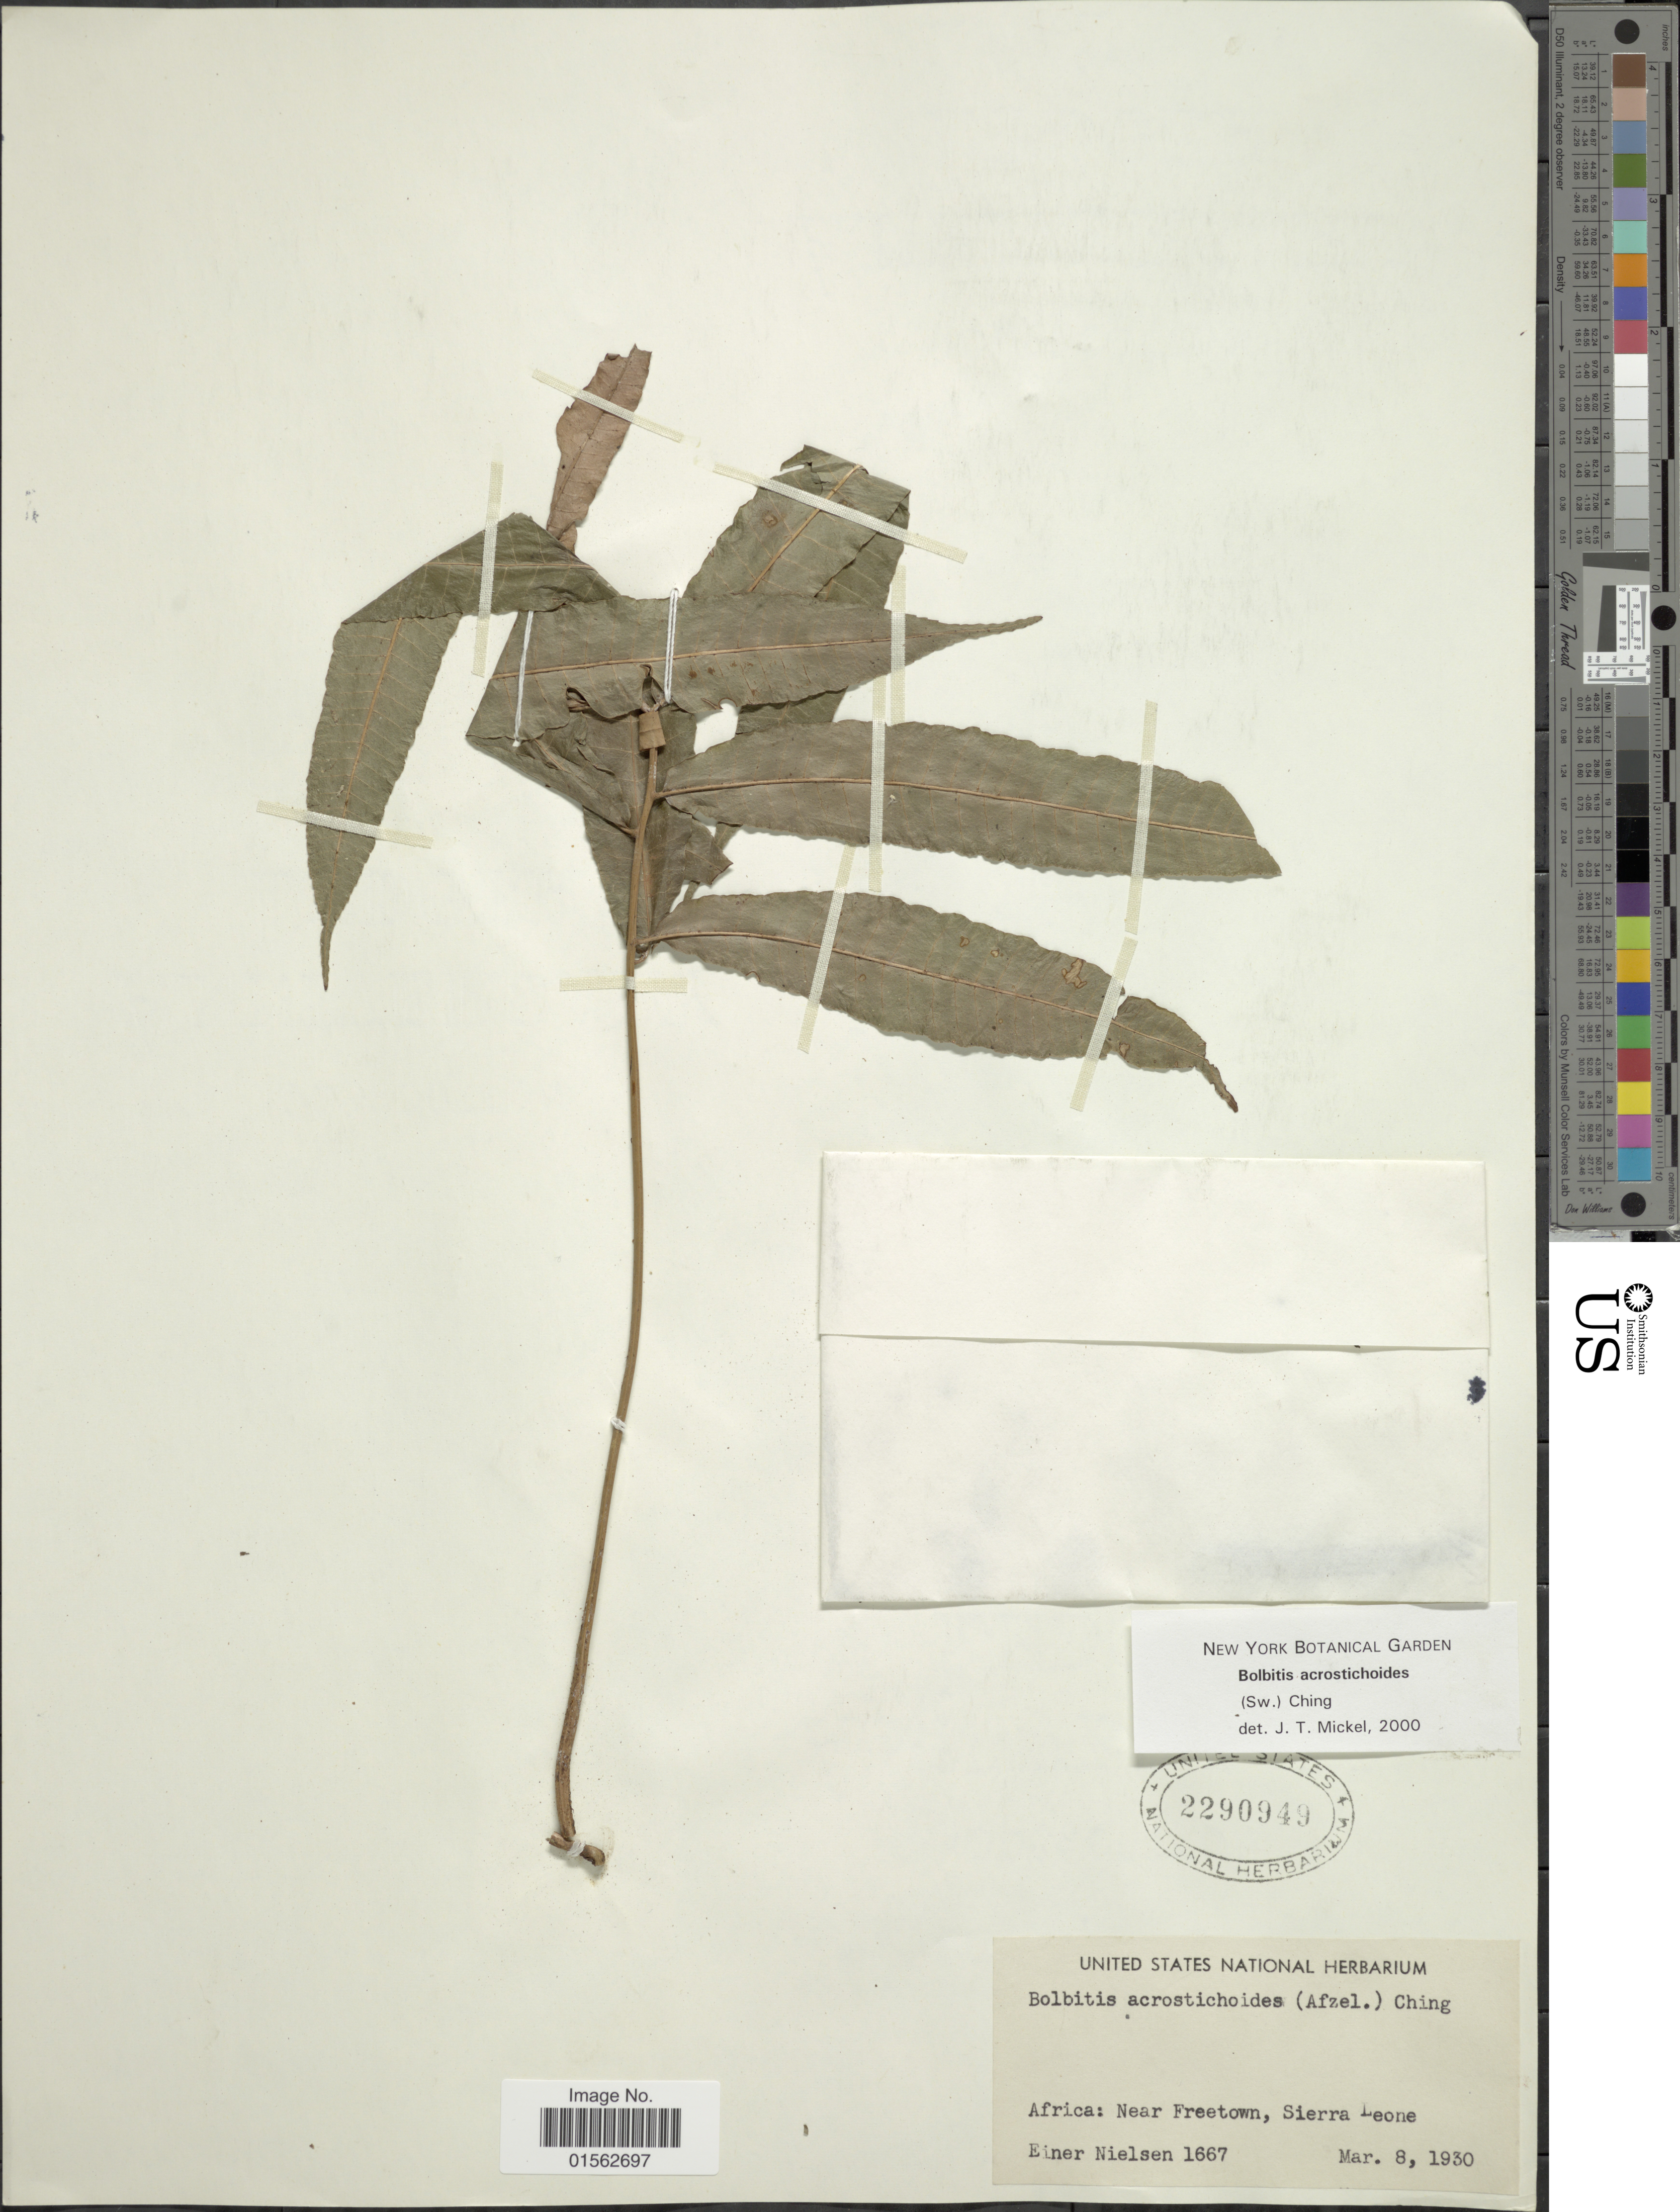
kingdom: Plantae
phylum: Tracheophyta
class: Polypodiopsida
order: Polypodiales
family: Dryopteridaceae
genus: Bolbitis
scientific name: Bolbitis acrostichoides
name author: (Hook.) Ching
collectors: E. Nielsen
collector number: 1667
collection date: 1930-03-08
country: Sierra Leone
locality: Africa: near Freetown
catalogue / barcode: US 2290949